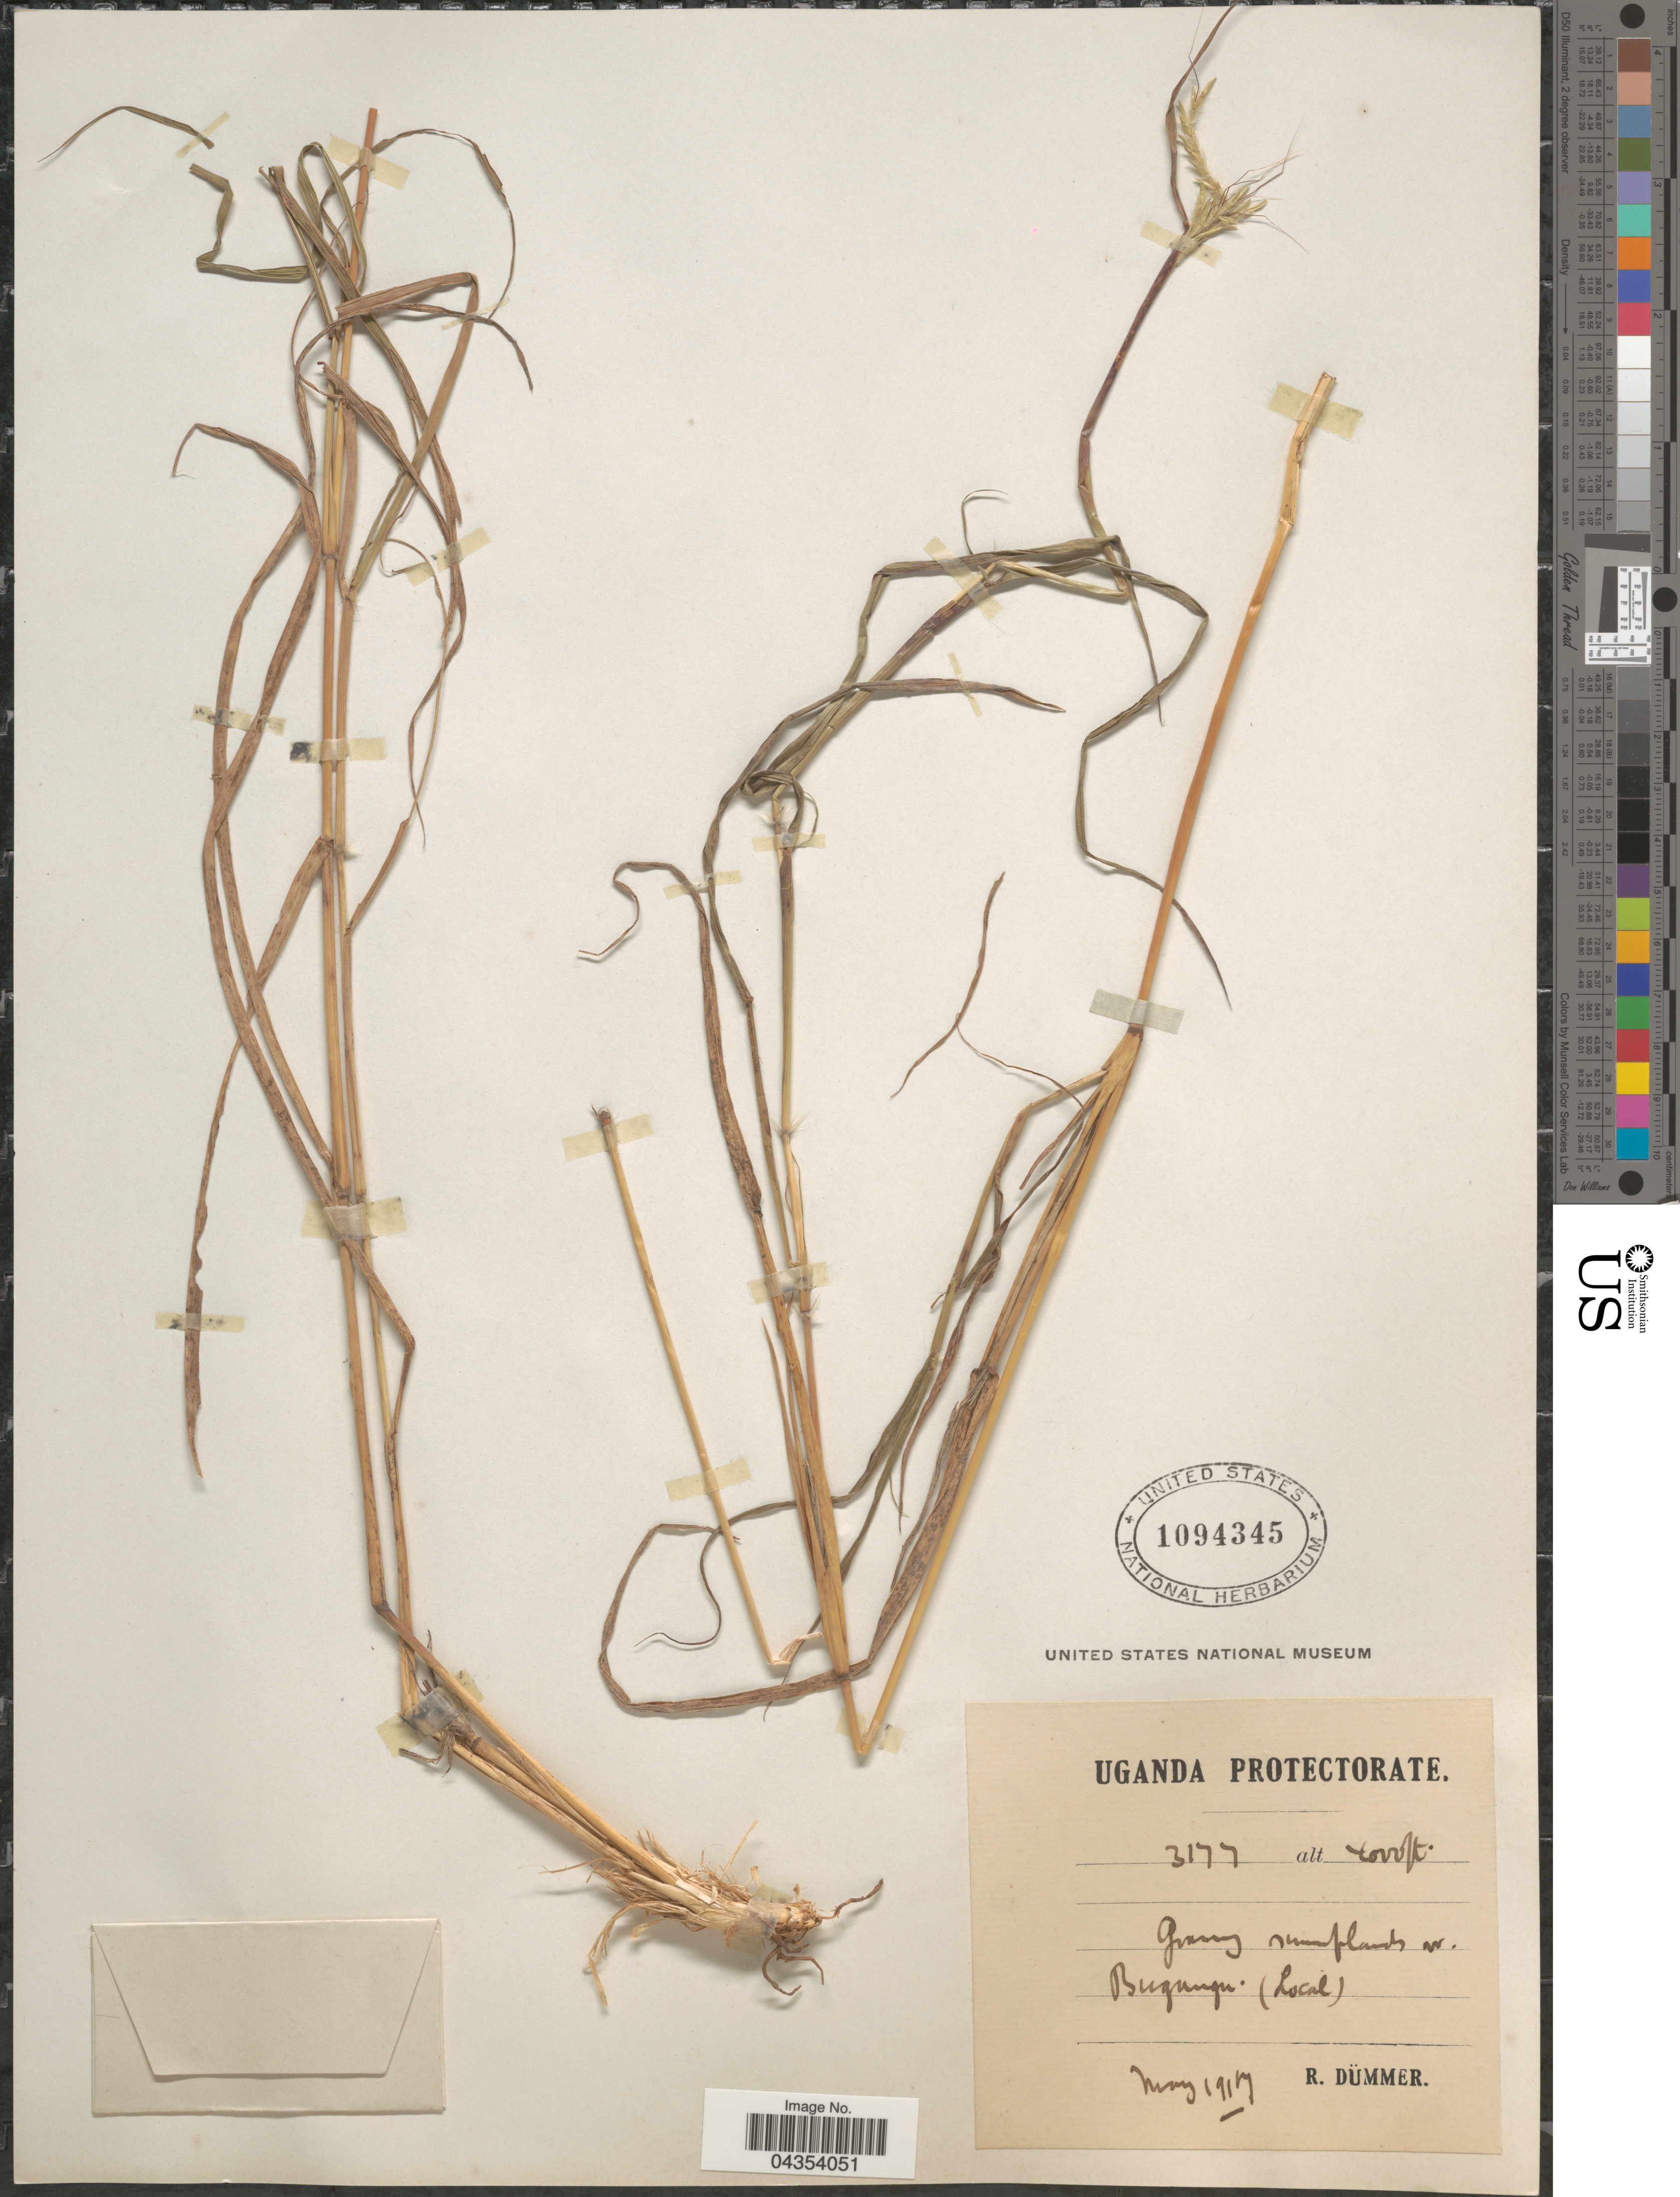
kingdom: Plantae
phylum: Tracheophyta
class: Liliopsida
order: Poales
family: Poaceae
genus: Hyparrhenia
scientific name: Hyparrhenia sp.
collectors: R. A. Dümmer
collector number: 3177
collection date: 1917-05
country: Uganda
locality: Uganda Protectorate. Bugungu.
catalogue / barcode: US 1094345